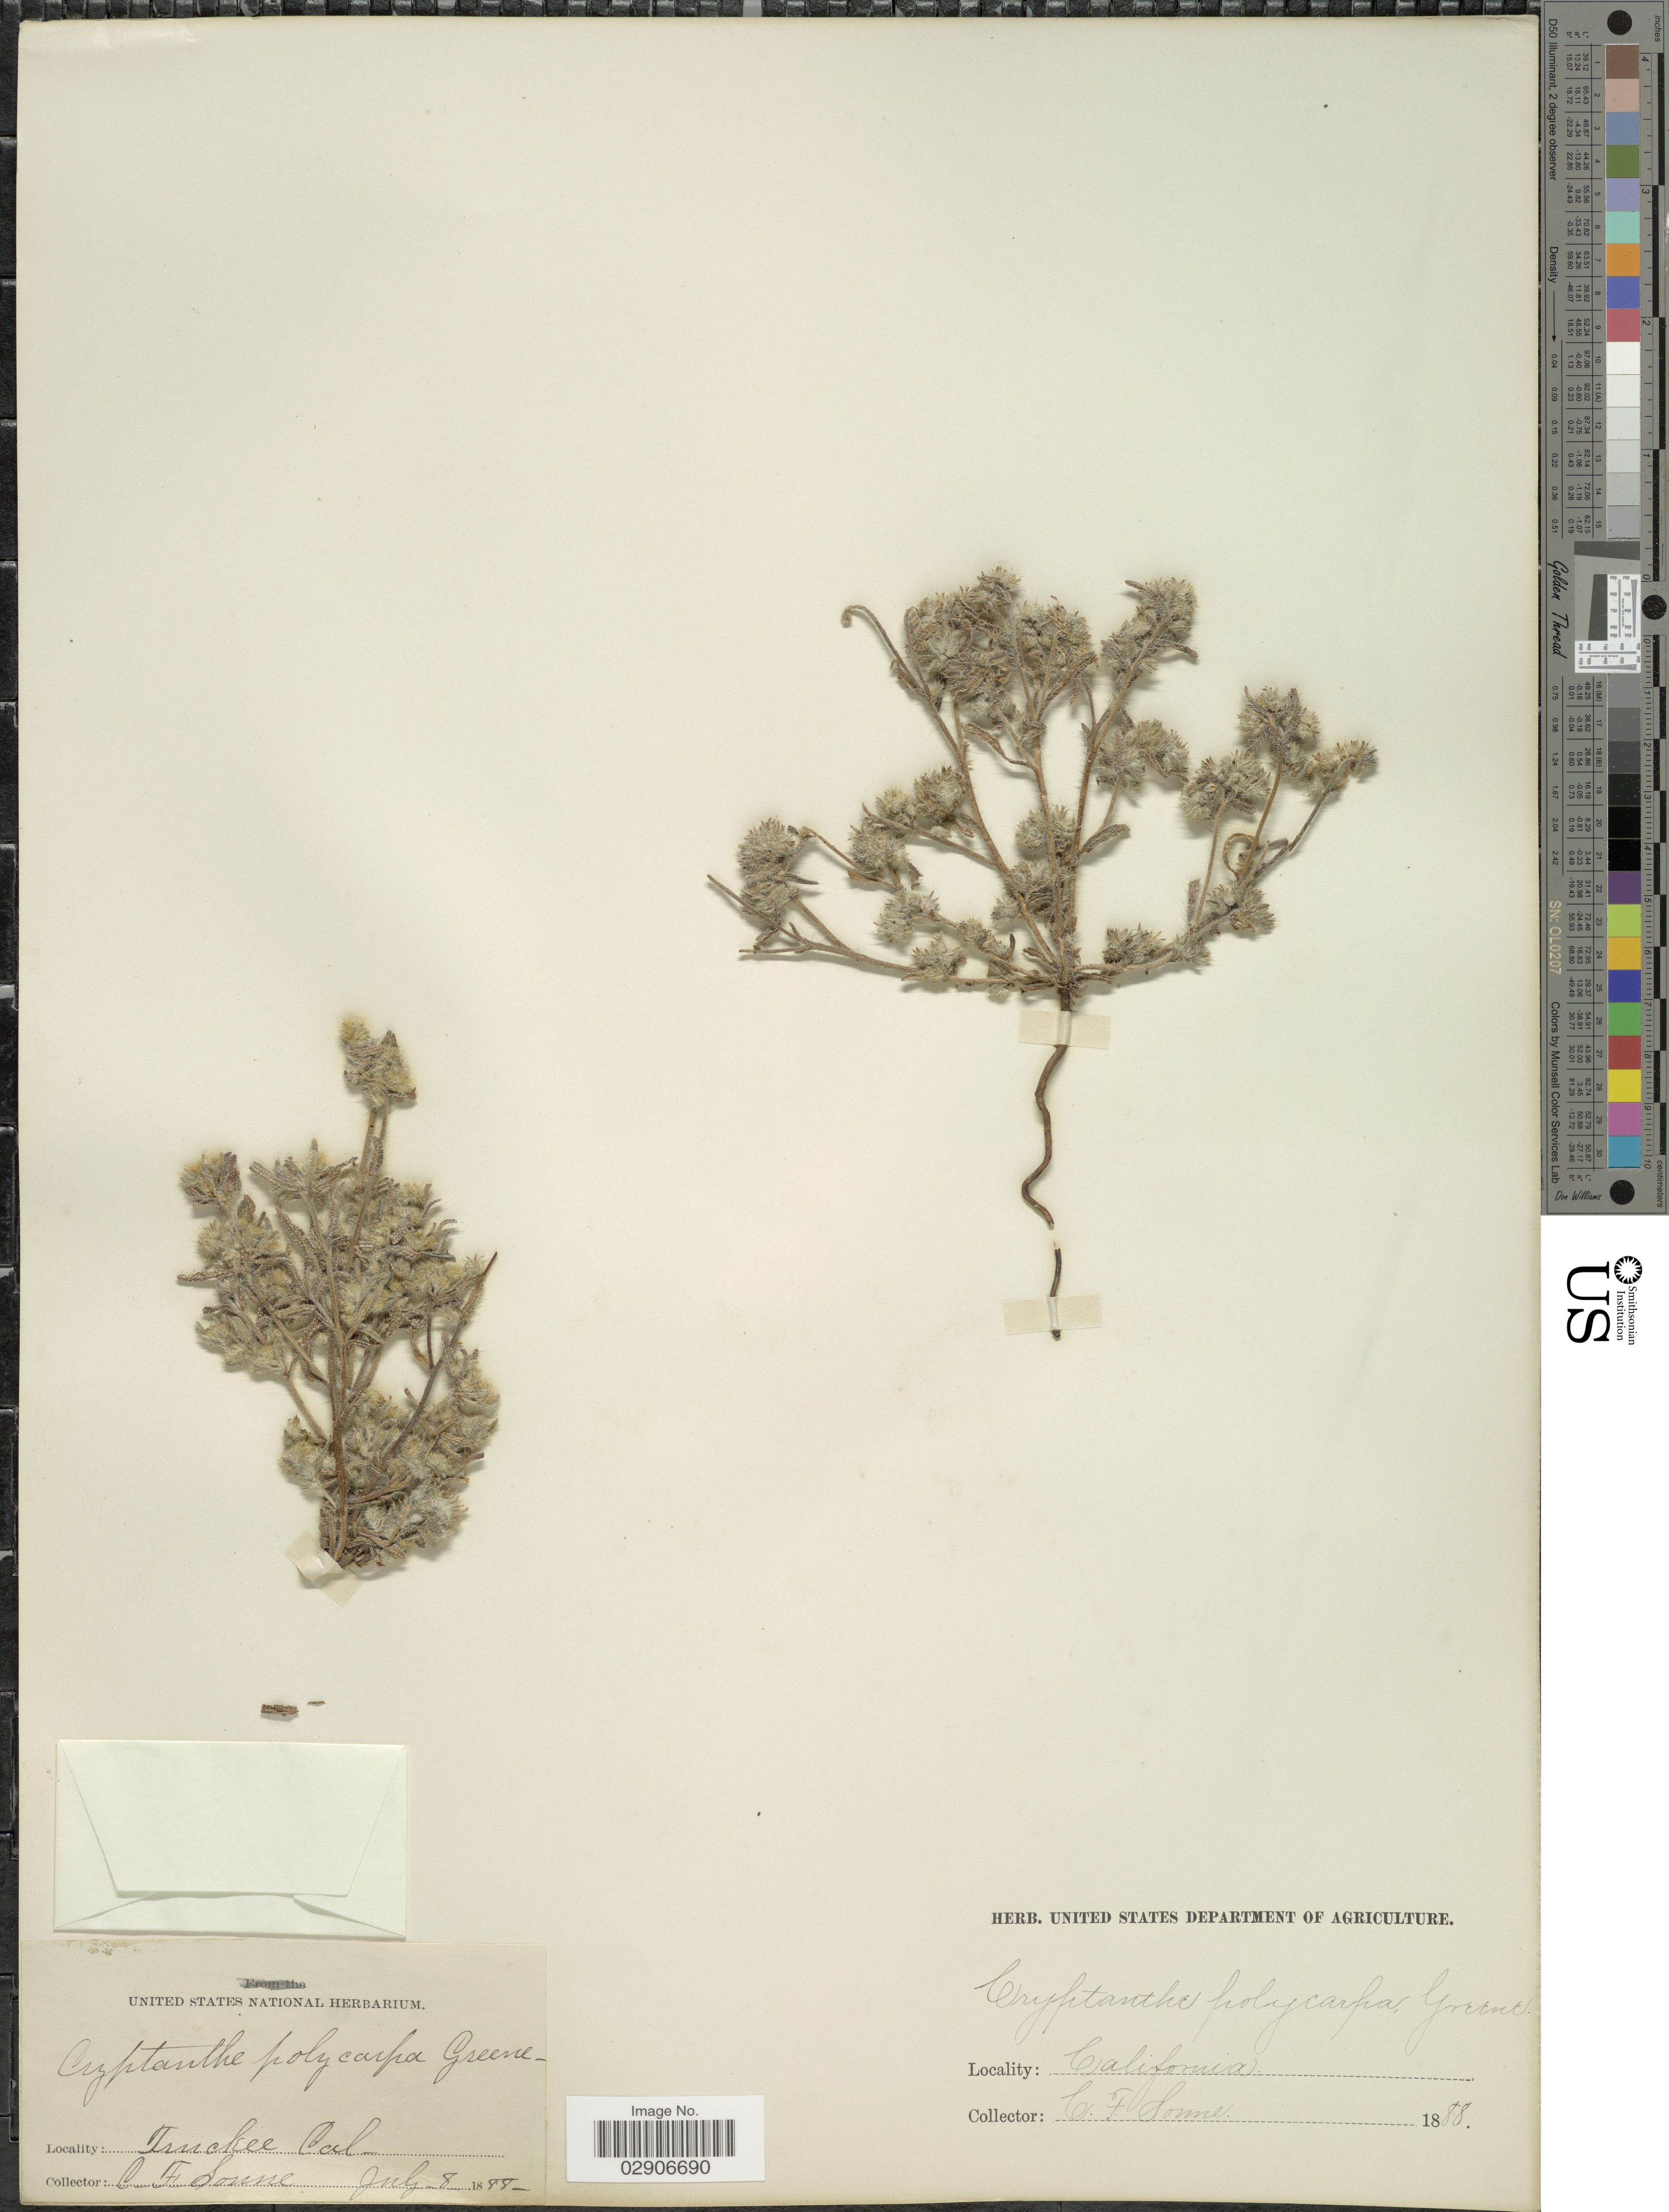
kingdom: Plantae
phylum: Tracheophyta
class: Magnoliopsida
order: Boraginales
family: Boraginaceae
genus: Cryptantha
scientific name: Cryptantha ambigua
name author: (A. Gray) Greene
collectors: C. Sonne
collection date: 1888-07-08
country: United States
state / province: California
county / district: Nevada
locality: Truckee. California.